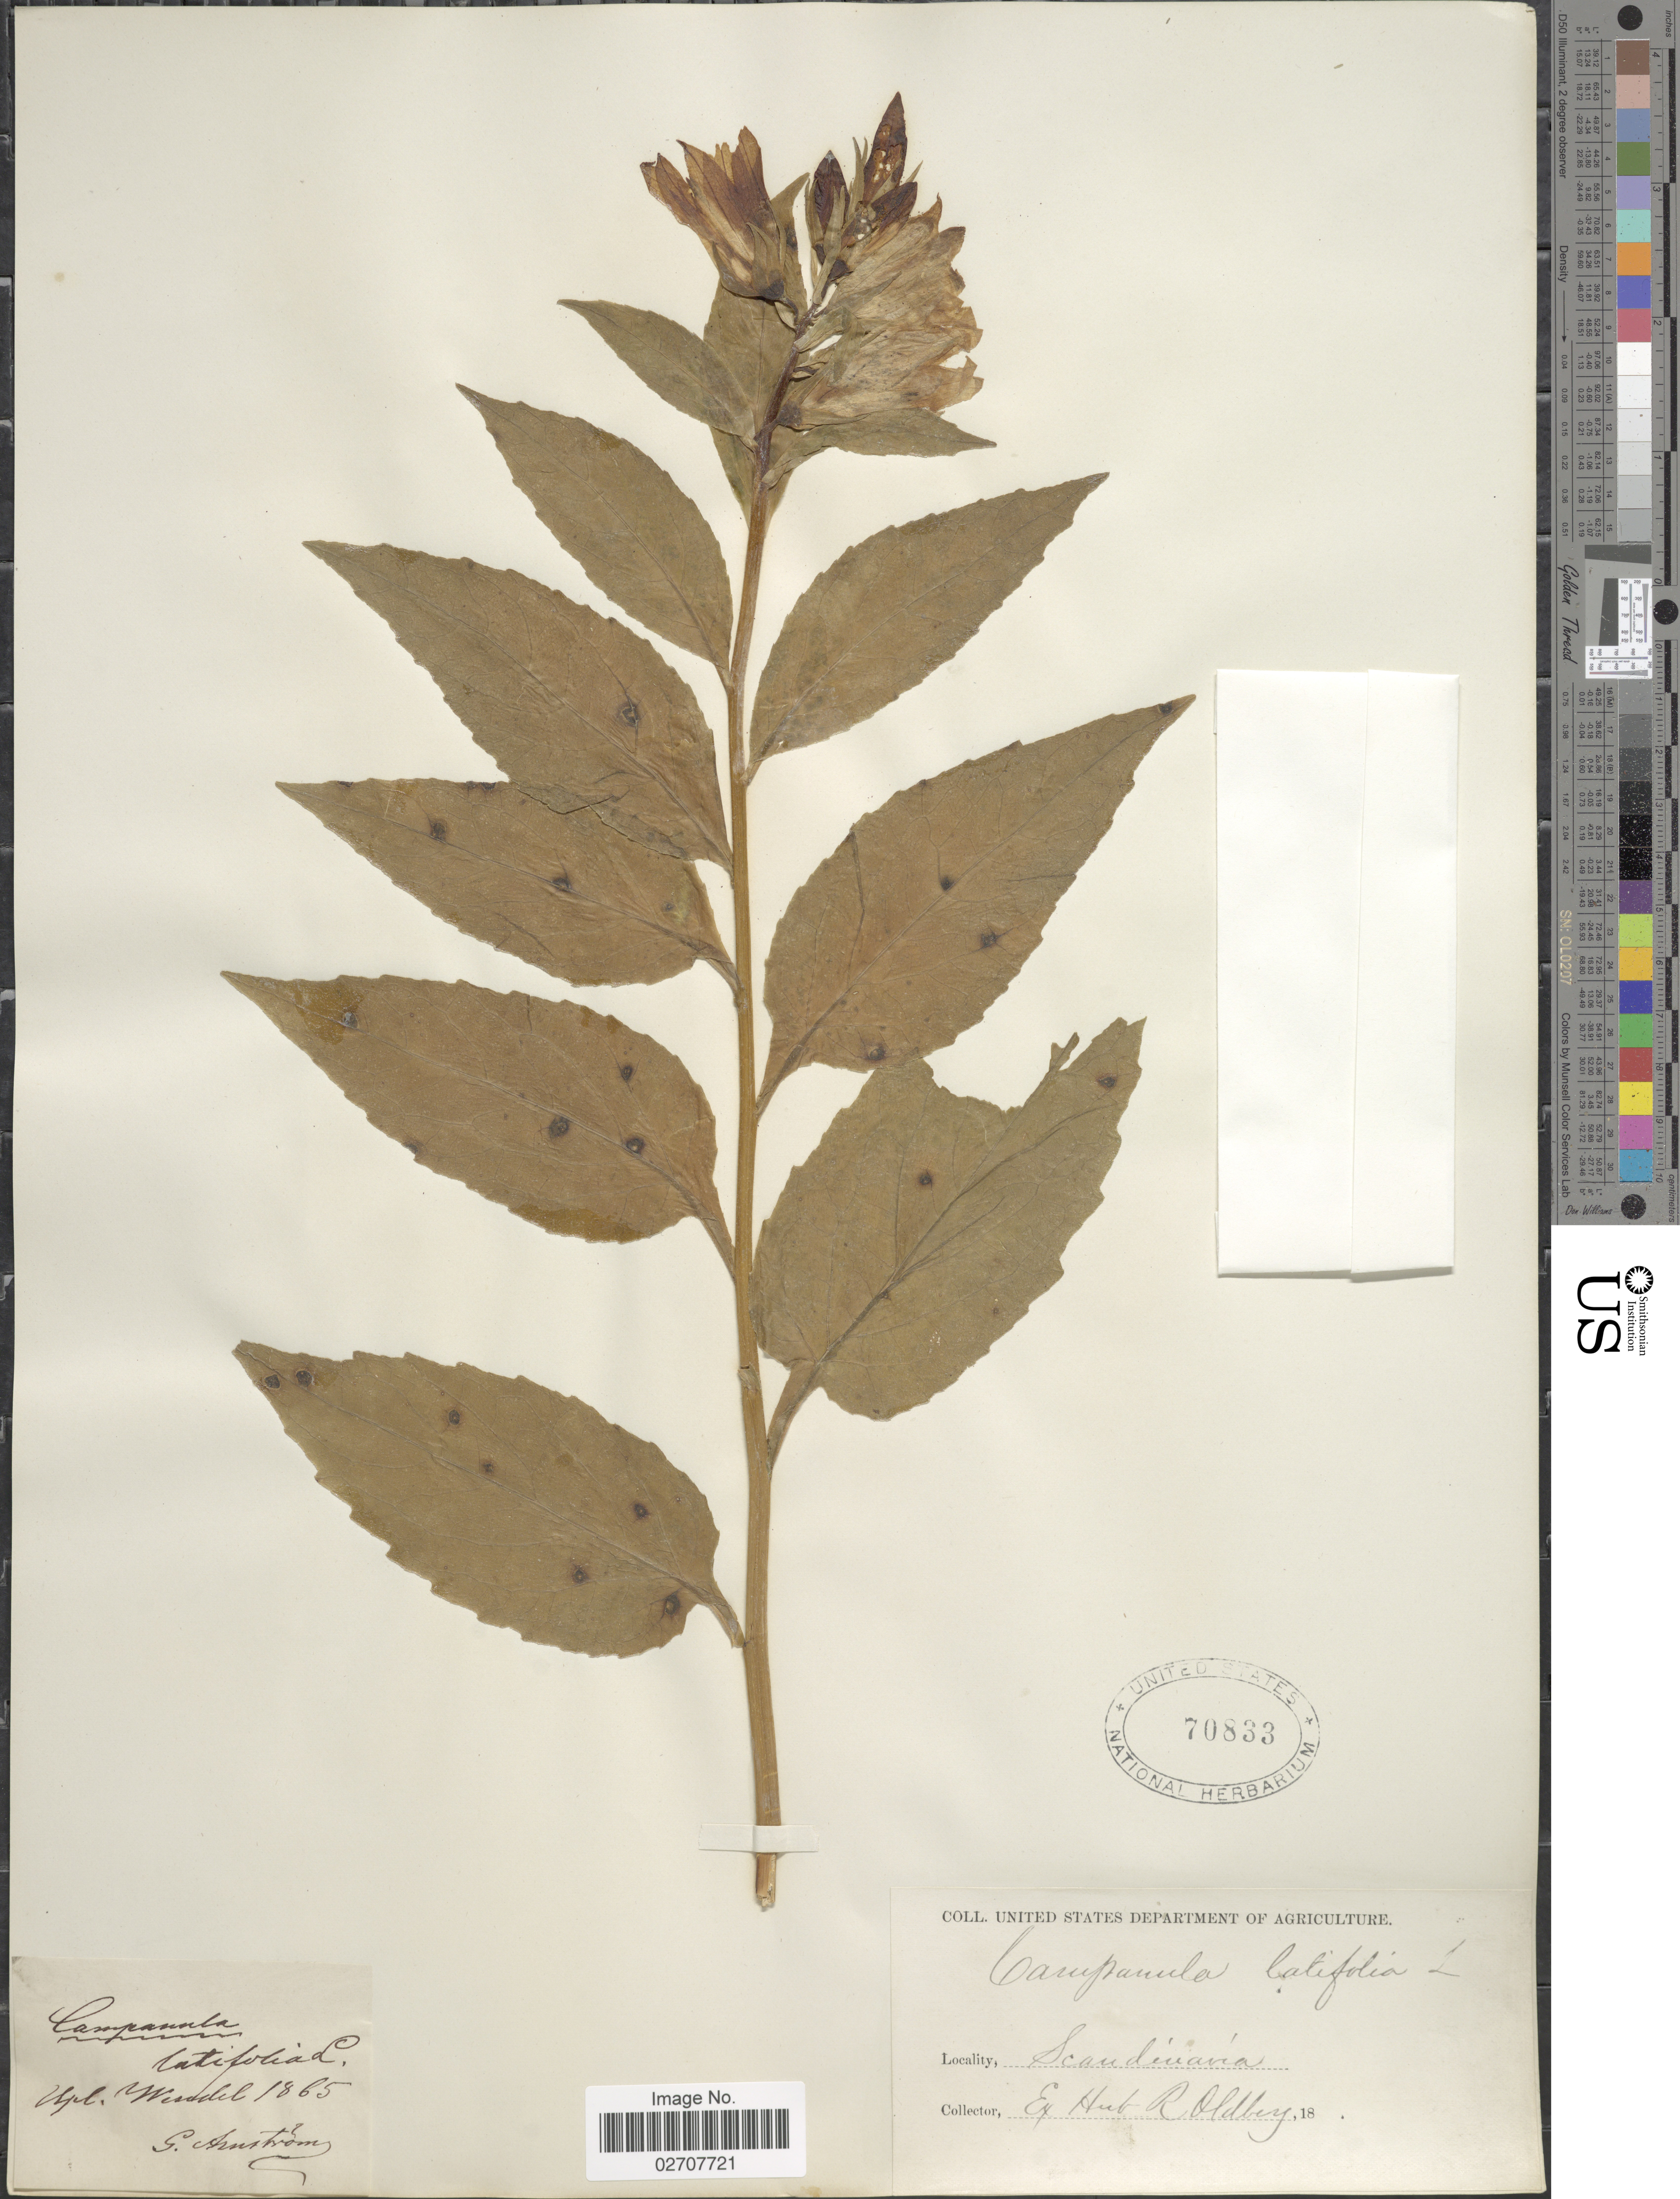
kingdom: Plantae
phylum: Tracheophyta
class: Magnoliopsida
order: Asterales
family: Campanulaceae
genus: Campanula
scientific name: Campanula latifolia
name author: L.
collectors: G. Arnstrom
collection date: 1865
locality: Upl. Wisadel [interpreted] Scandinavia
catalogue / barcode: US 70833